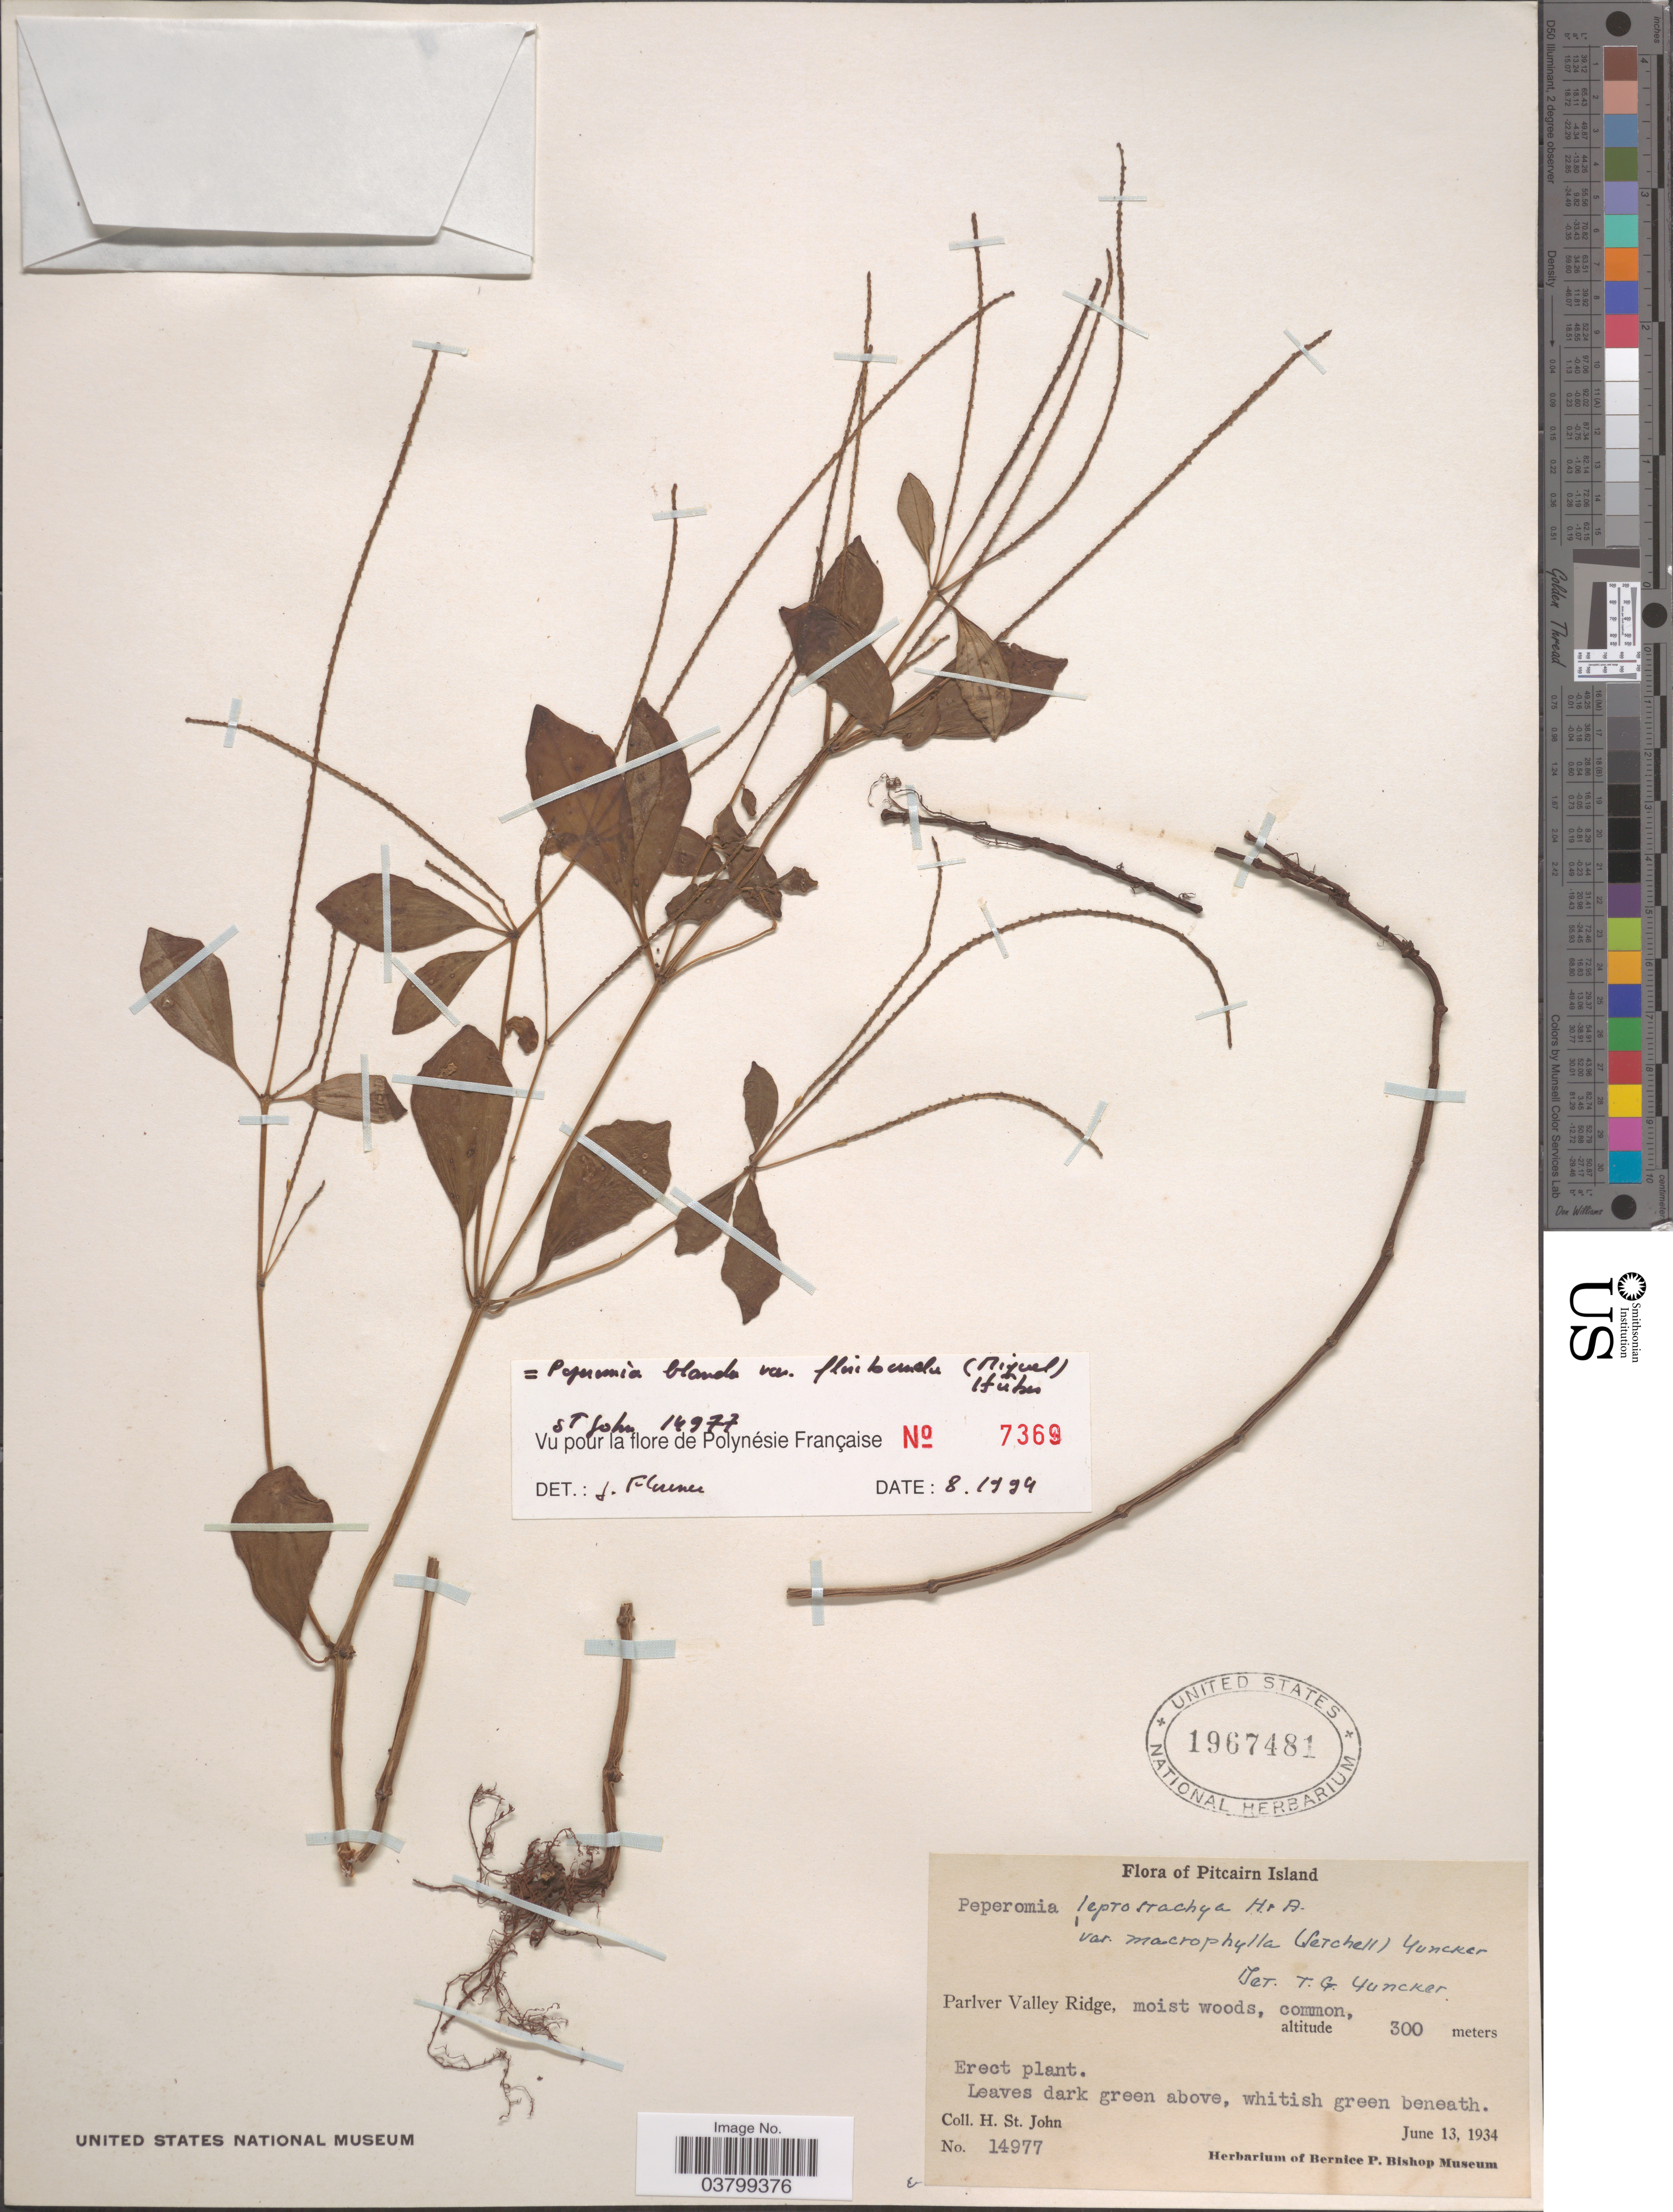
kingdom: Plantae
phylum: Tracheophyta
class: Magnoliopsida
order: Piperales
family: Piperaceae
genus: Peperomia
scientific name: Peperomia leptostachya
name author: Hook. & Arn.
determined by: Wagner, W. L., (BOT), Smithsonian Institution - National Museum of Natural History (UNITED STATES)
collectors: H. St. John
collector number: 14977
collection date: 1934-06-13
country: Pitcairn Islands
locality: Parlver Valley Ridge, moist woods.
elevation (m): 300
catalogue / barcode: US 1967481